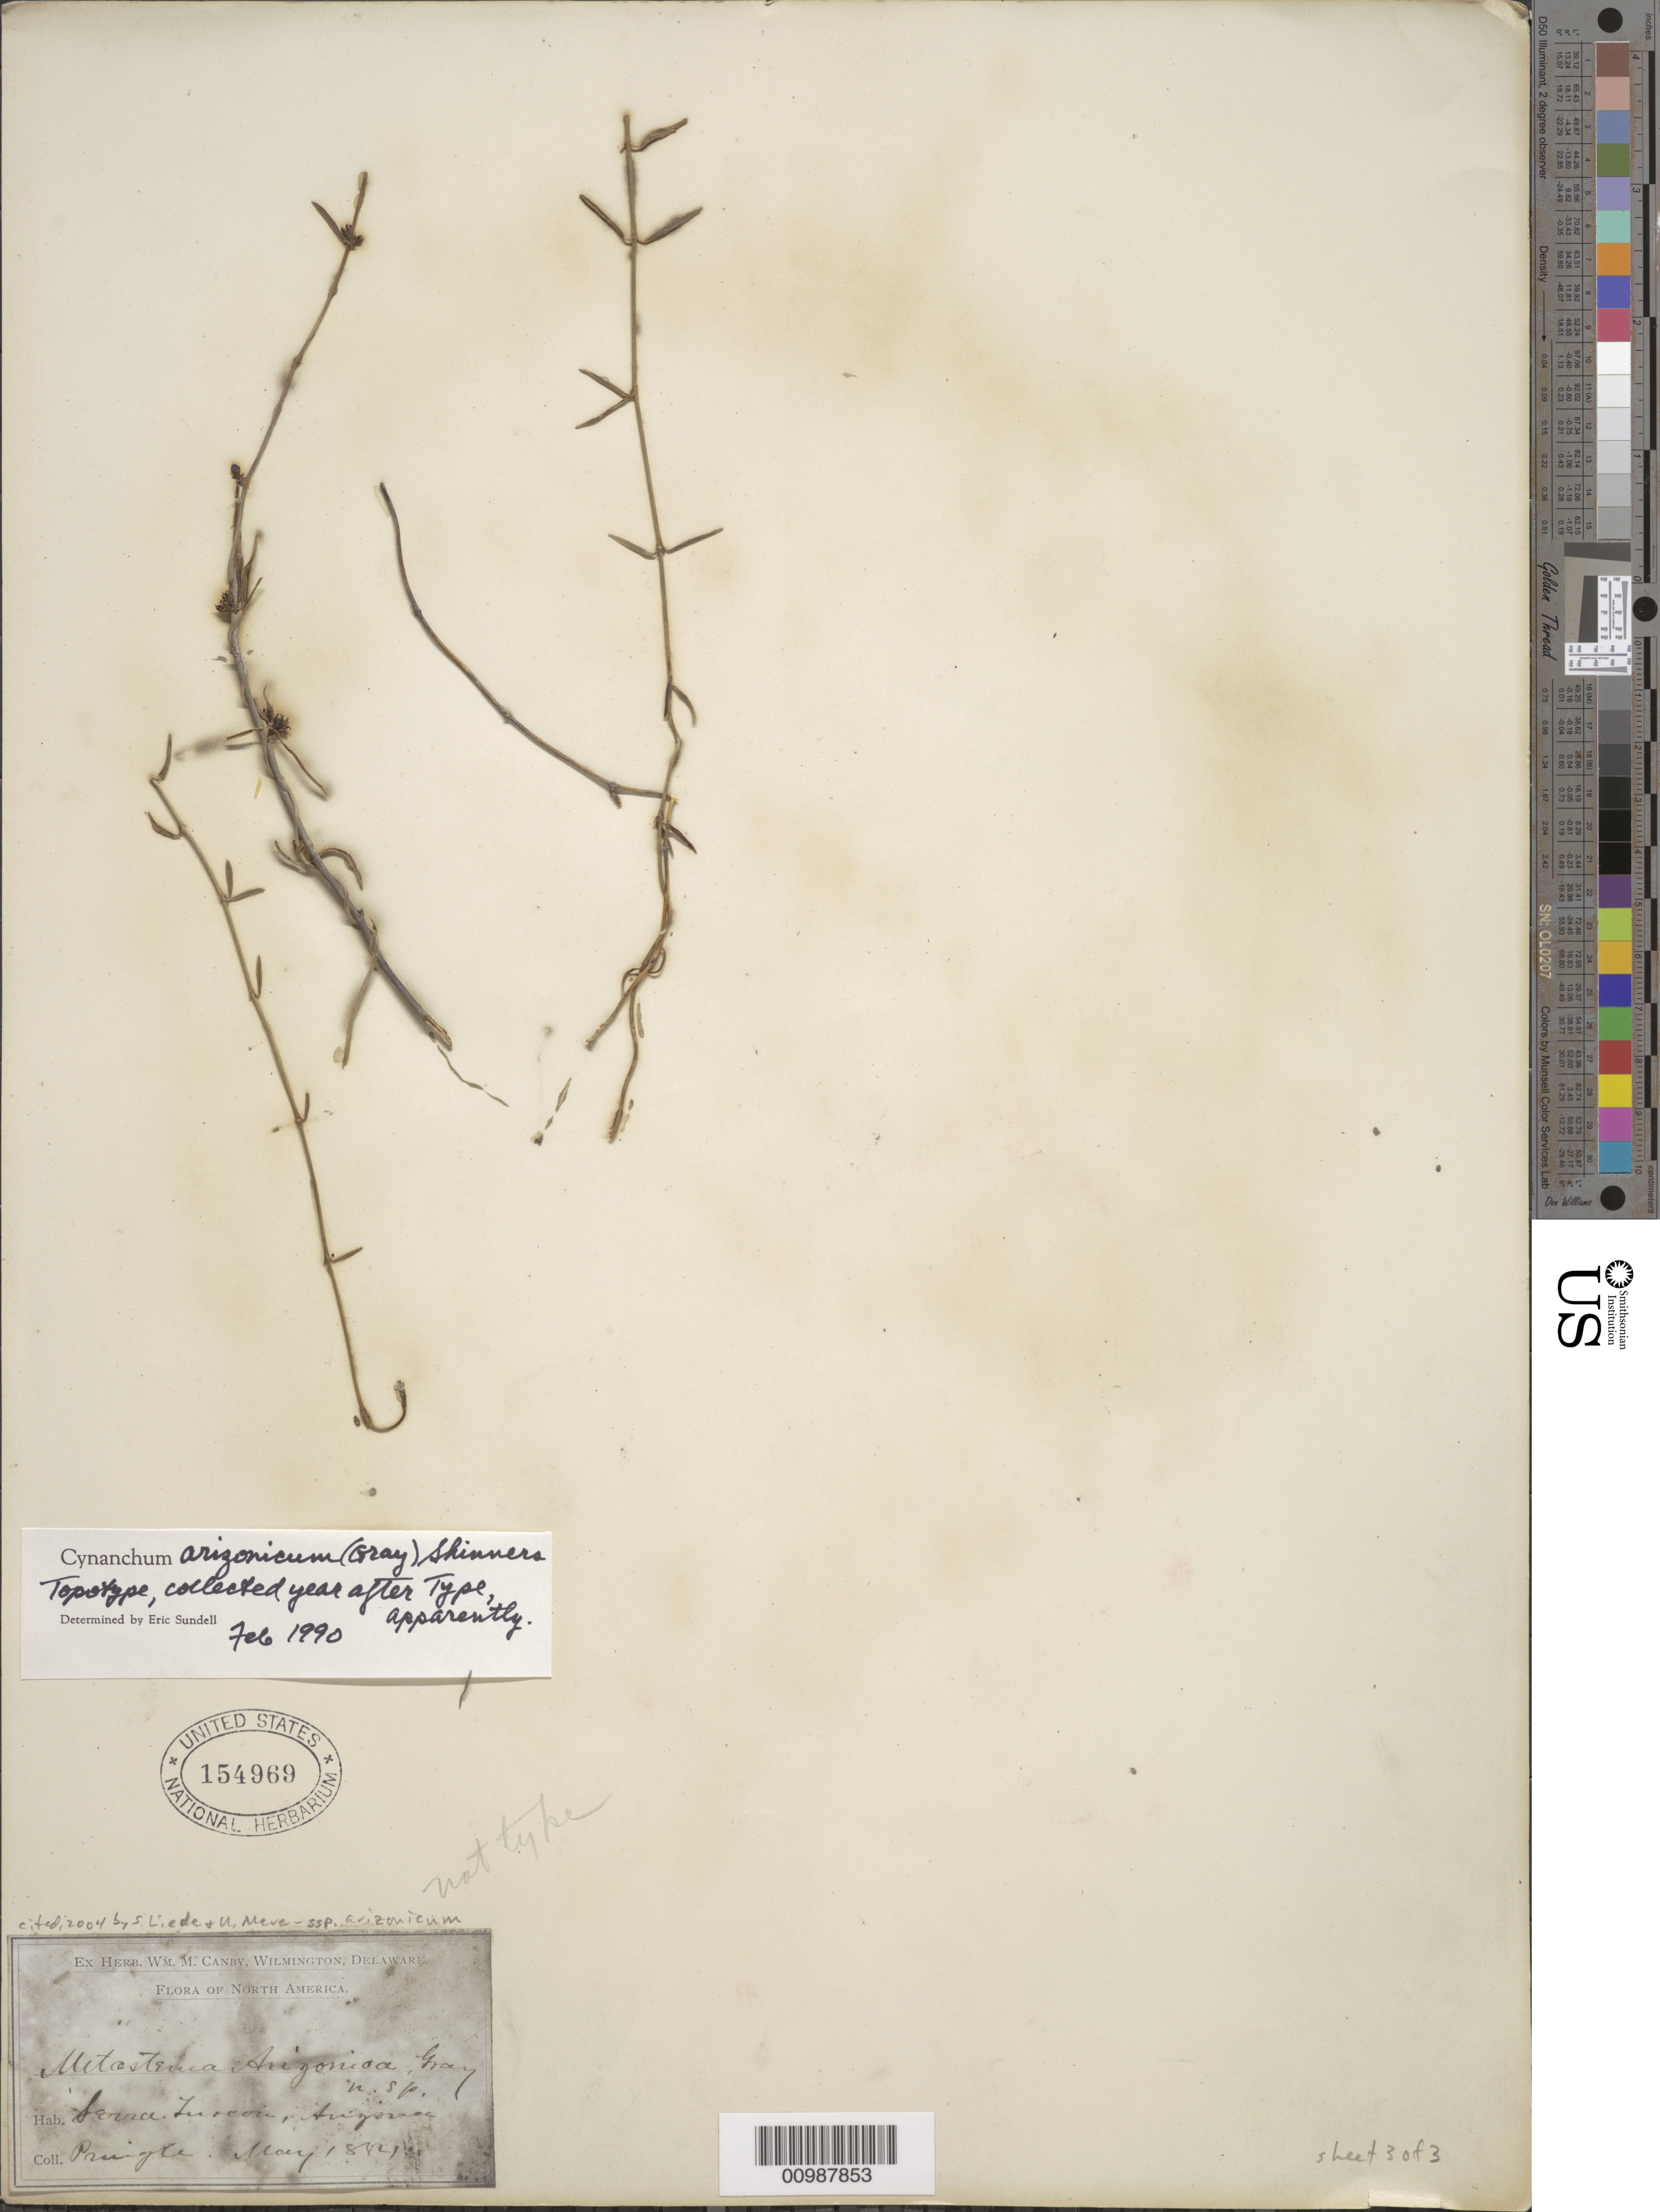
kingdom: Plantae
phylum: Tracheophyta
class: Magnoliopsida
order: Gentianales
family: Apocynaceae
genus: Cynanchum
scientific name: Cynanchum arizonicum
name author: (A. Gray) Shinners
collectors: C. G. Pringle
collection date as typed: May 1884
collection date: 1884-05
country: United States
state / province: Arizona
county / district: Pima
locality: Sierra Tucson.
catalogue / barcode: US 154969